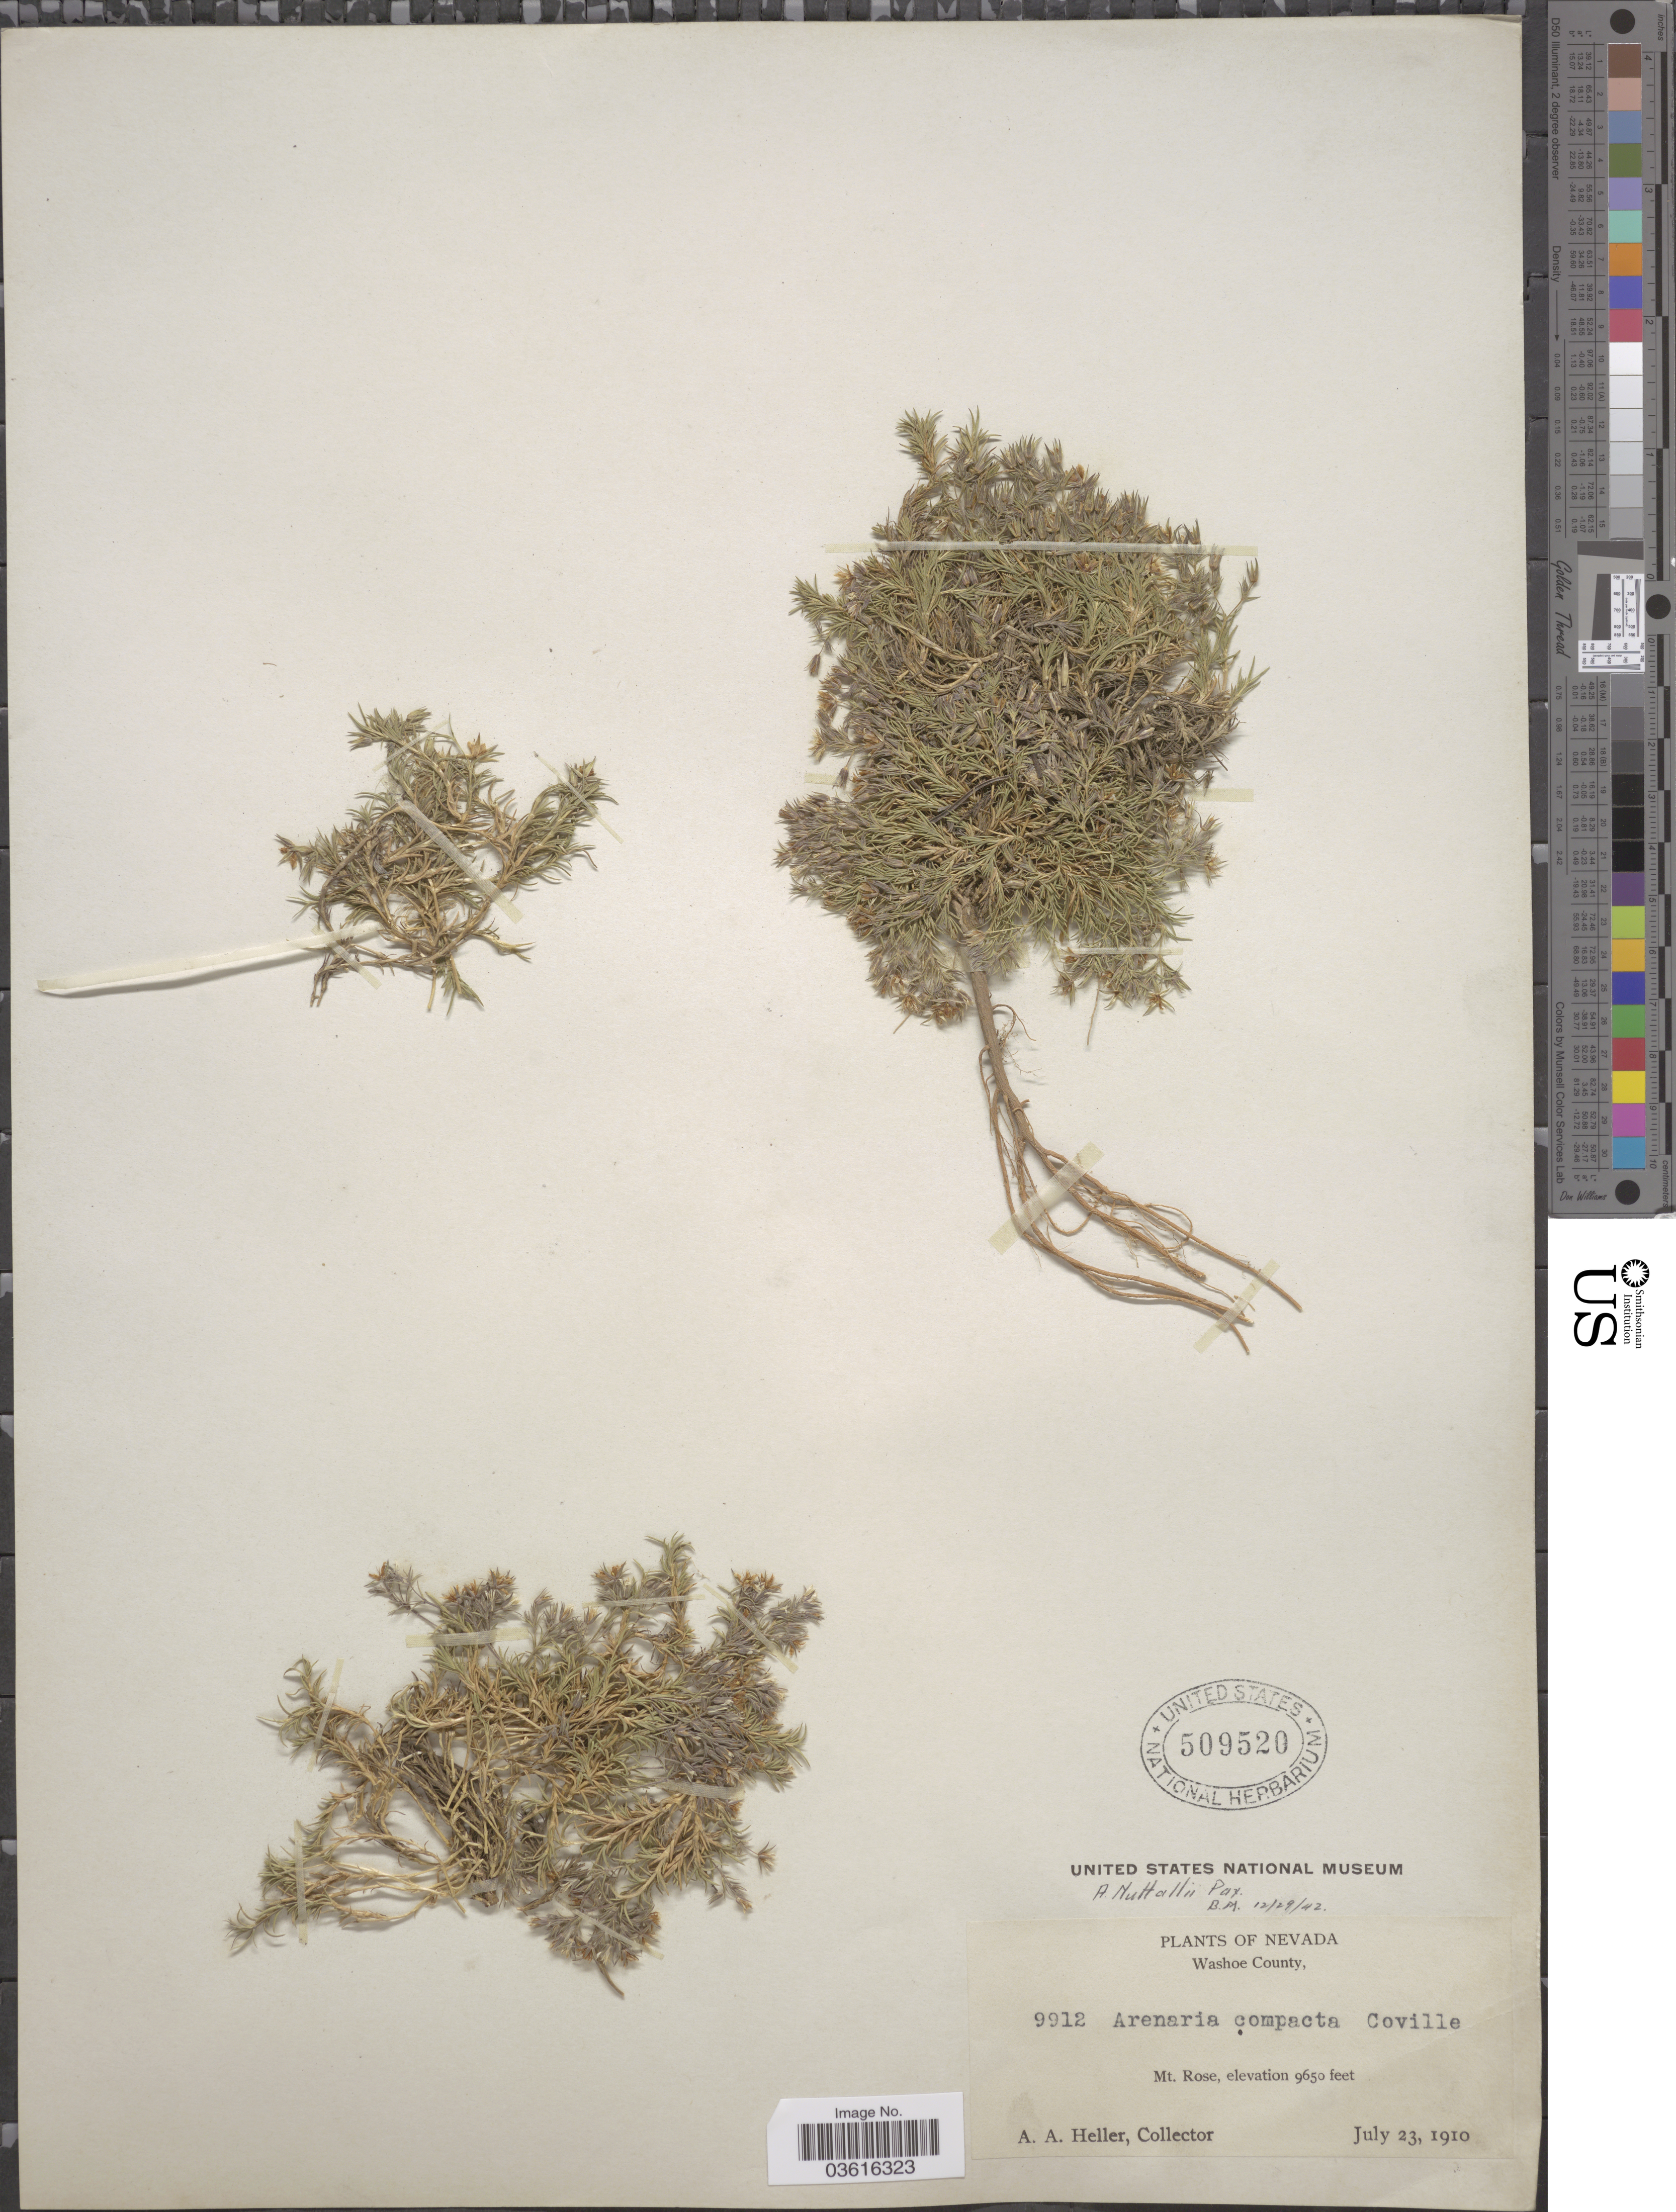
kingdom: Plantae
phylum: Tracheophyta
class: Magnoliopsida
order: Caryophyllales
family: Caryophyllaceae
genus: Minuartia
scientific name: Minuartia nuttallii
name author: (Pax) Briq.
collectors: A. A. Heller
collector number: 9912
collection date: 1910-07-23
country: United States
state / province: Nevada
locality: Washoe County. Mt. Rose.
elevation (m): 2941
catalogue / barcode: US 509520